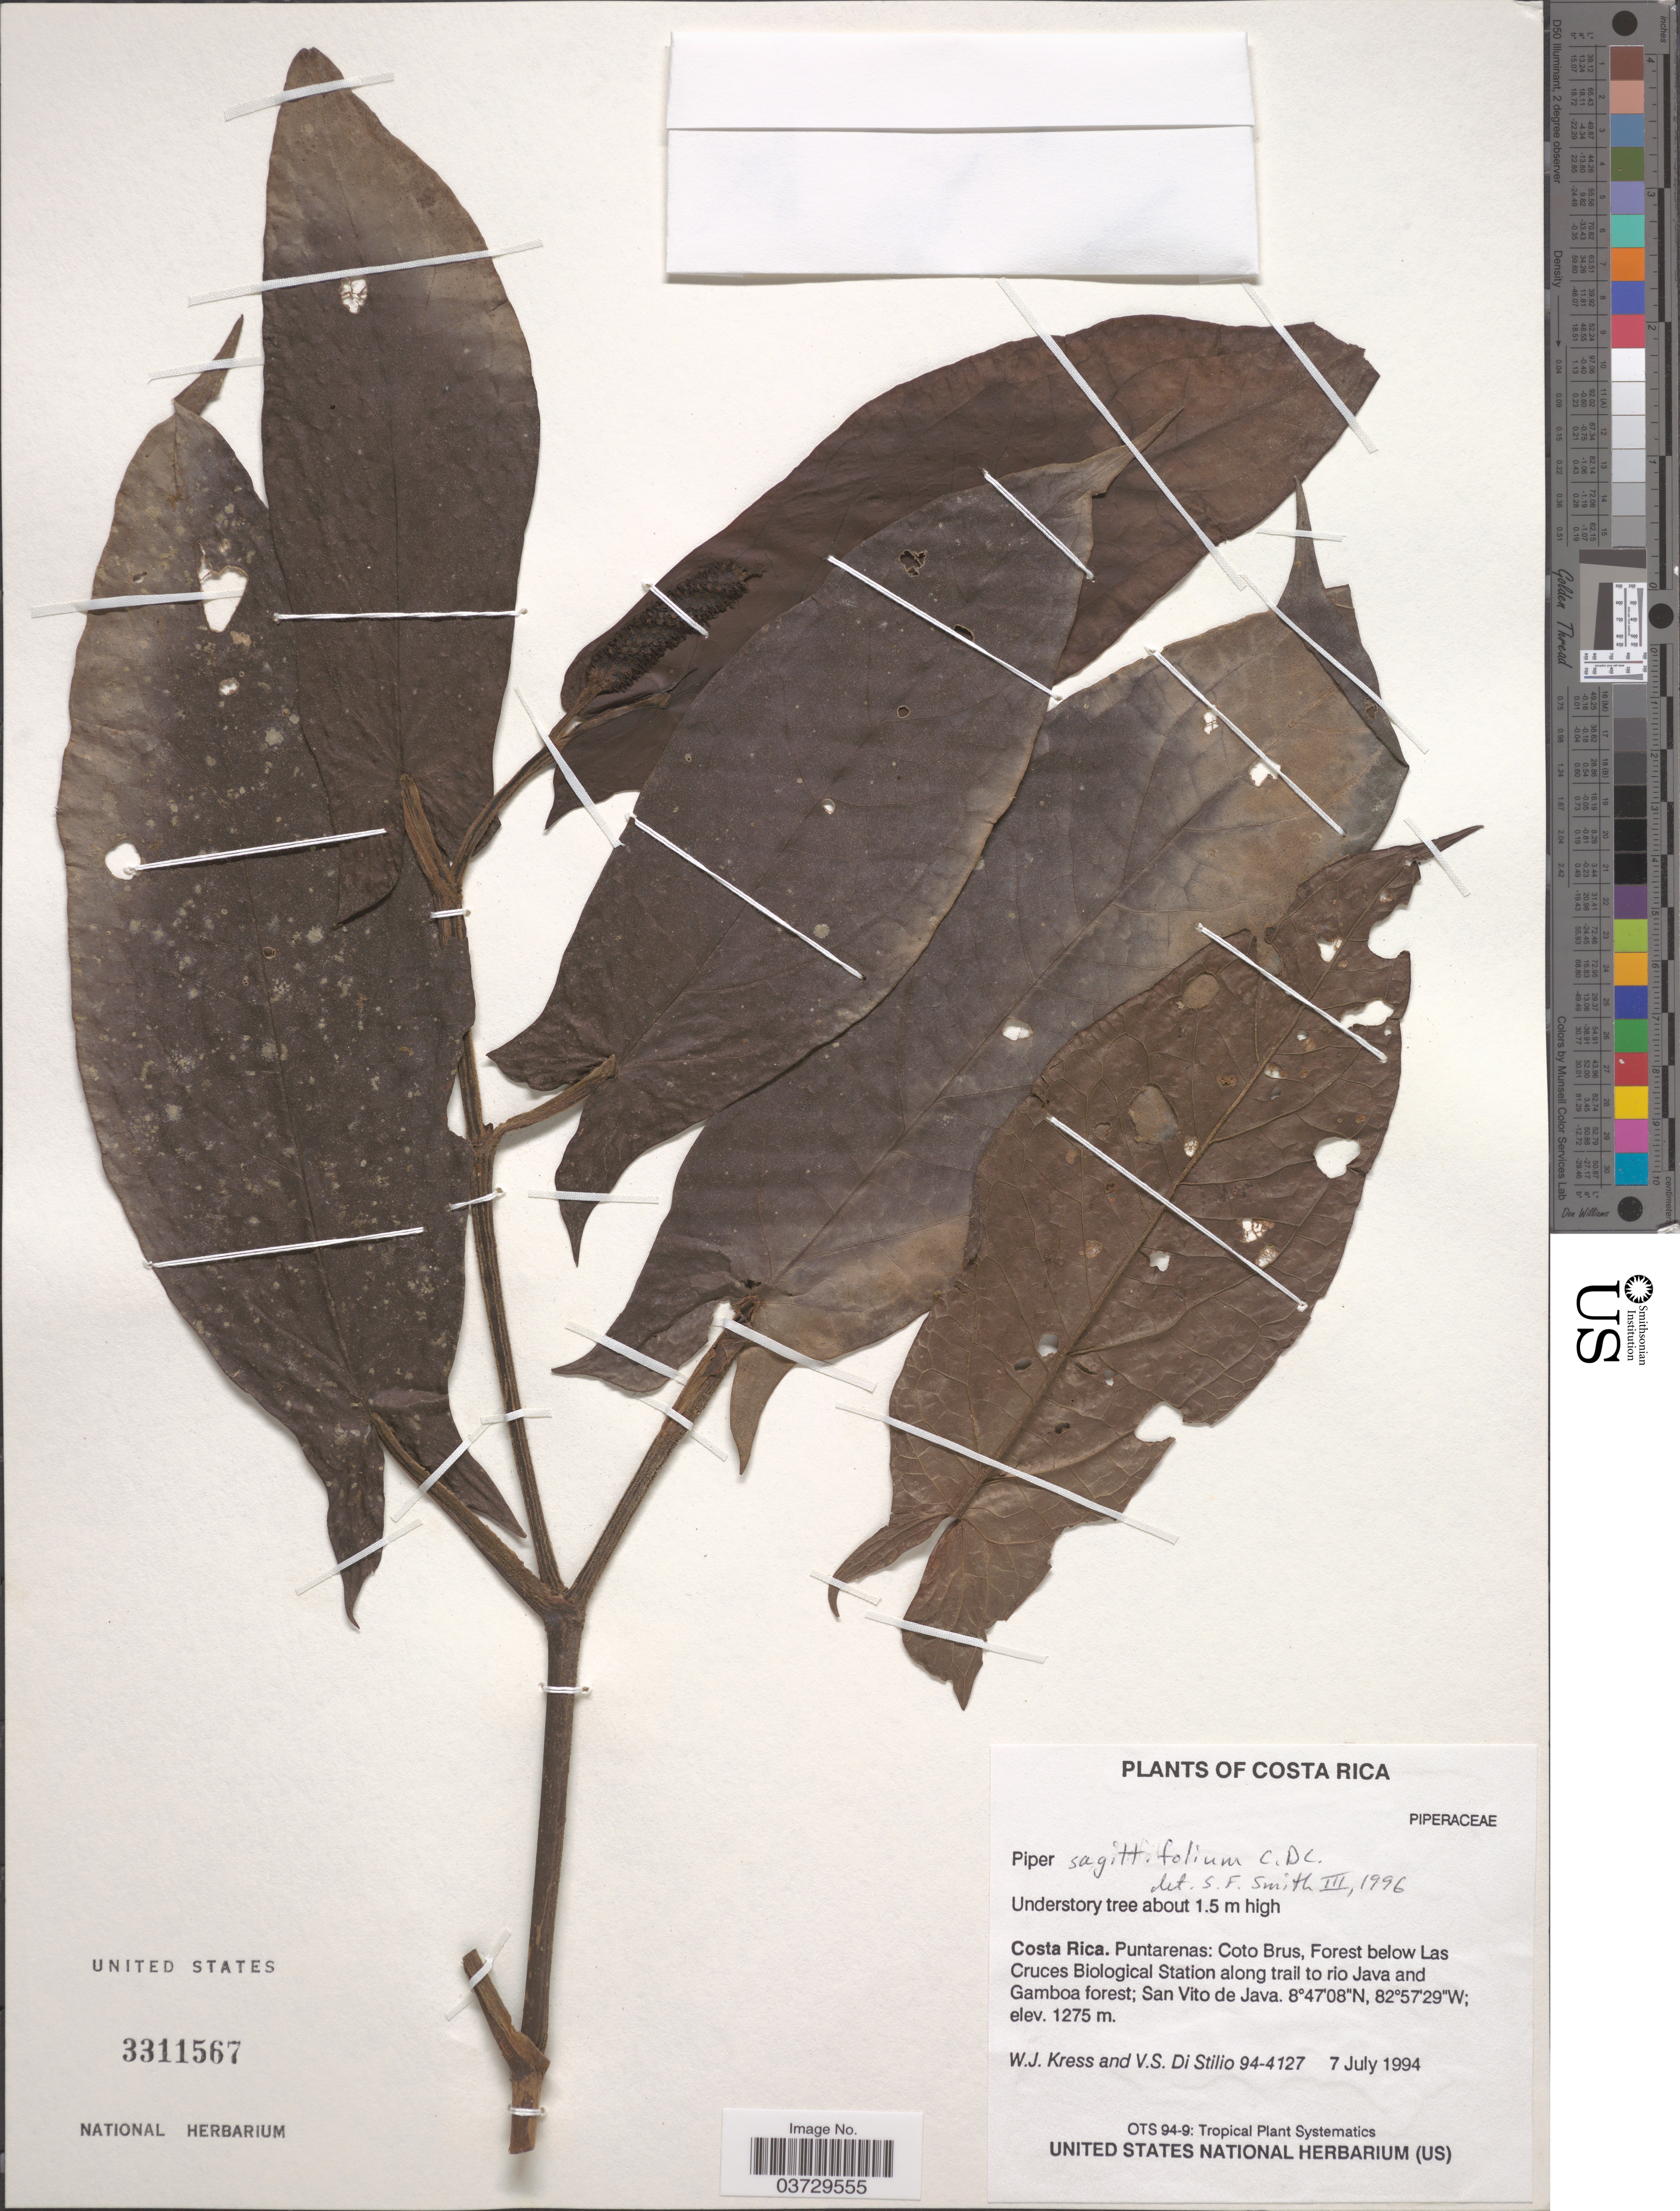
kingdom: Plantae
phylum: Tracheophyta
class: Magnoliopsida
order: Piperales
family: Piperaceae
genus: Piper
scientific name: Piper sagittifolium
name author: C. DC. in Pittier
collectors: W. J. Kress & V. Di Stilio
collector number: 94-4127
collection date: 1994-07-07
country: Costa Rica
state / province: Puntarenas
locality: Coto Brus, Forest below Las Cruces Biological Station along trail to rio Java and Gamboa forest; San Vito de Java.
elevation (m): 1275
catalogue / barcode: US 3311567